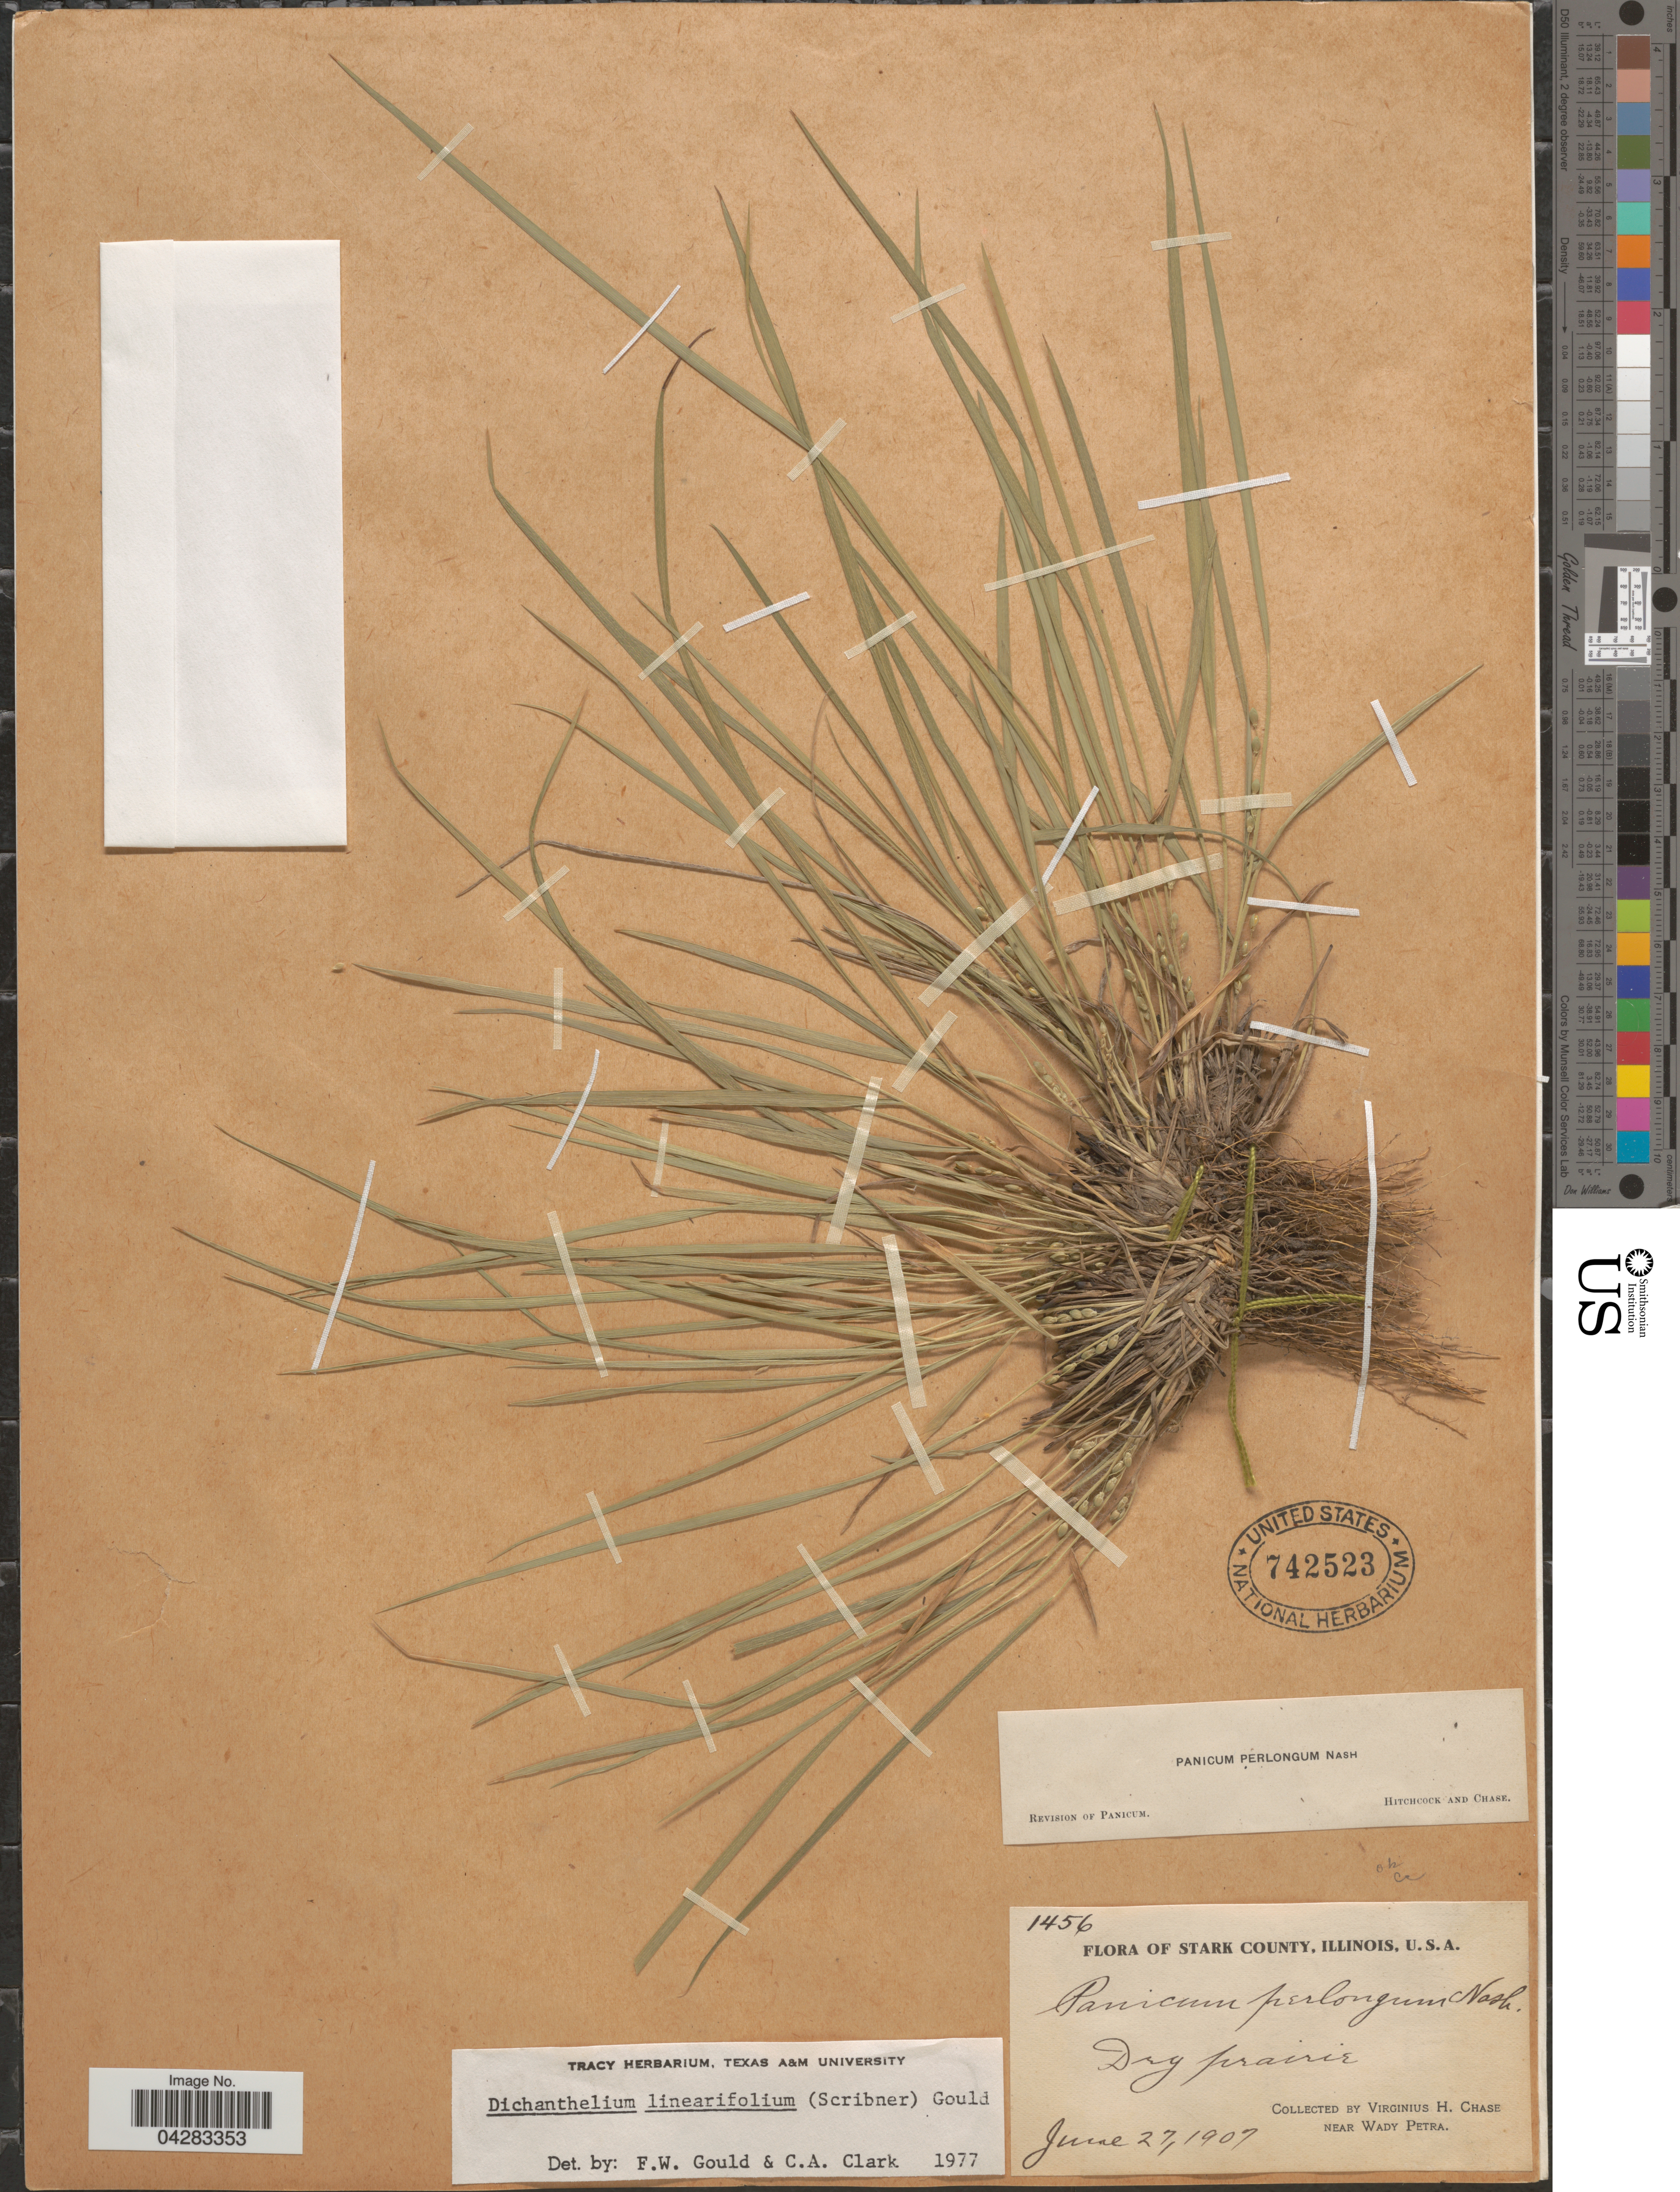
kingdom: Plantae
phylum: Tracheophyta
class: Liliopsida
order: Poales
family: Poaceae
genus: Dichanthelium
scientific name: Dichanthelium linearifolium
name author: (Scribn.) Gould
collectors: V. H. Chase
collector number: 1456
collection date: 1907-06-27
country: United States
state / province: Illinois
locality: Stark County. Dry Prairie. Near Wady Petra.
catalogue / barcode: US 742523